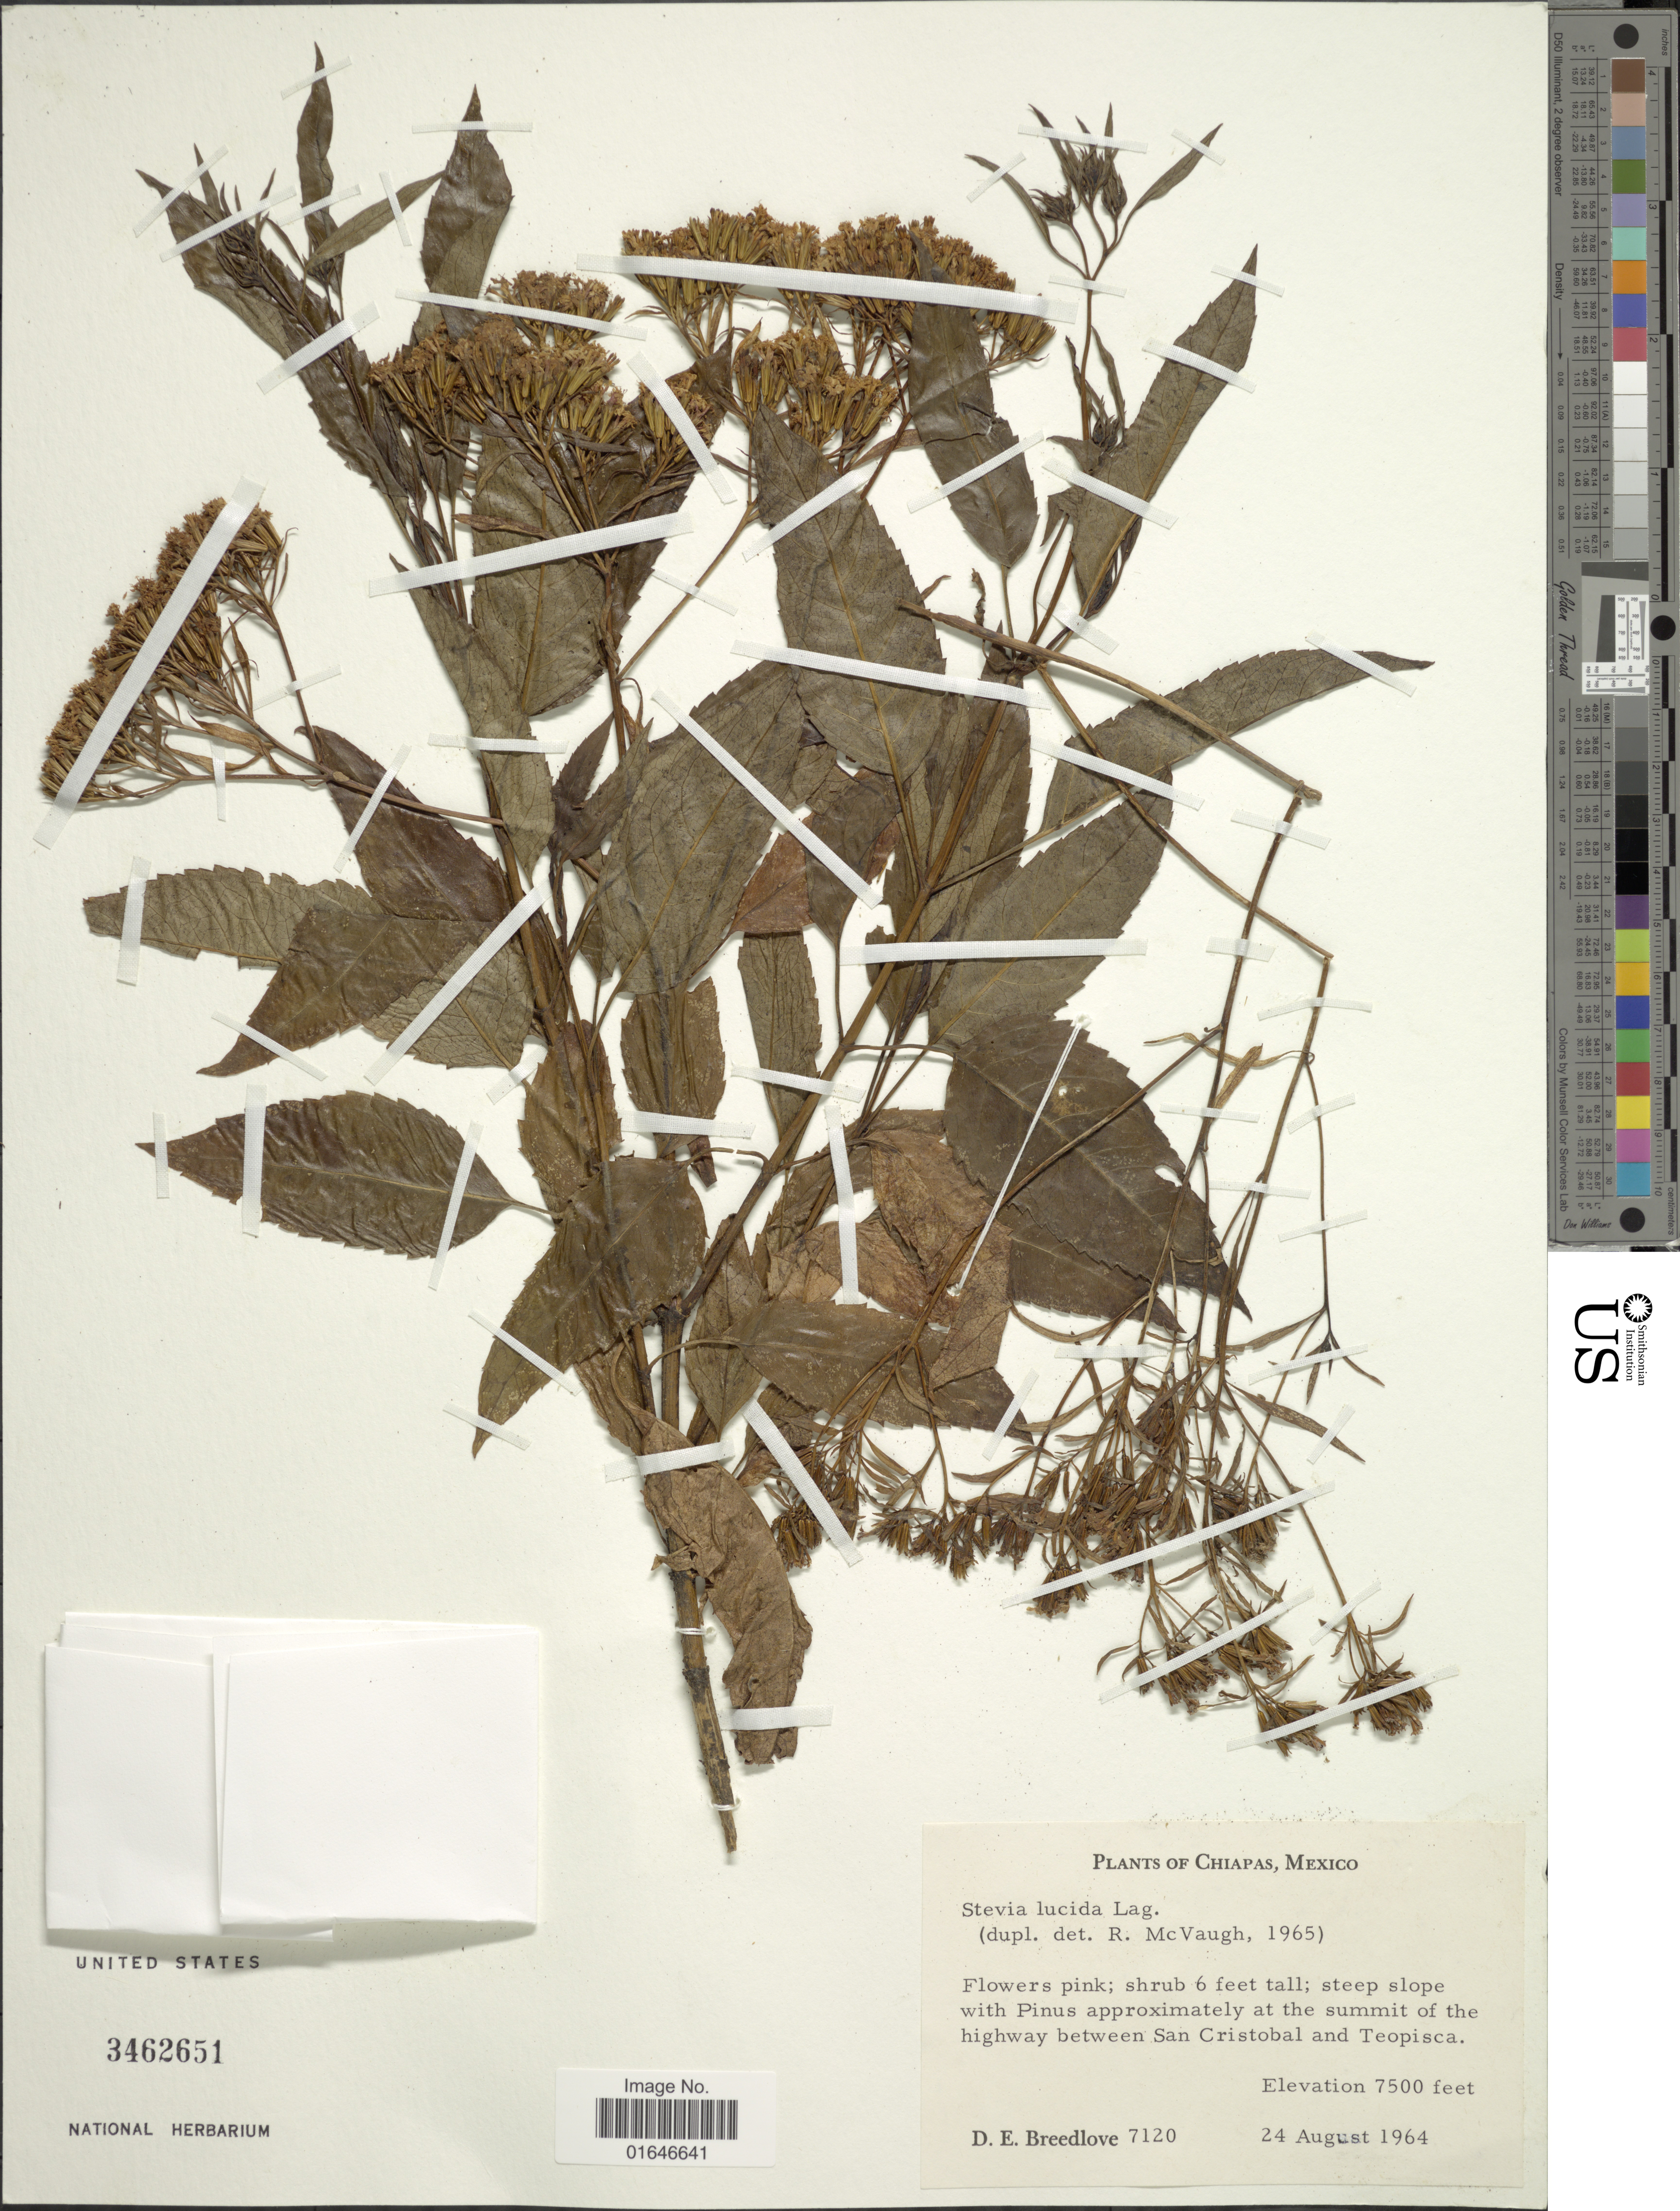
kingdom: Plantae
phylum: Tracheophyta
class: Magnoliopsida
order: Asterales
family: Asteraceae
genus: Stevia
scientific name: Stevia lucida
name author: Lag.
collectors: D. E. Breedlove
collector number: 7120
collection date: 1964-08-24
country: Mexico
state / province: Chiapas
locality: At the summit of the highway between San Cristobal and Teopisca.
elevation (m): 2286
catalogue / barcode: US 3462651